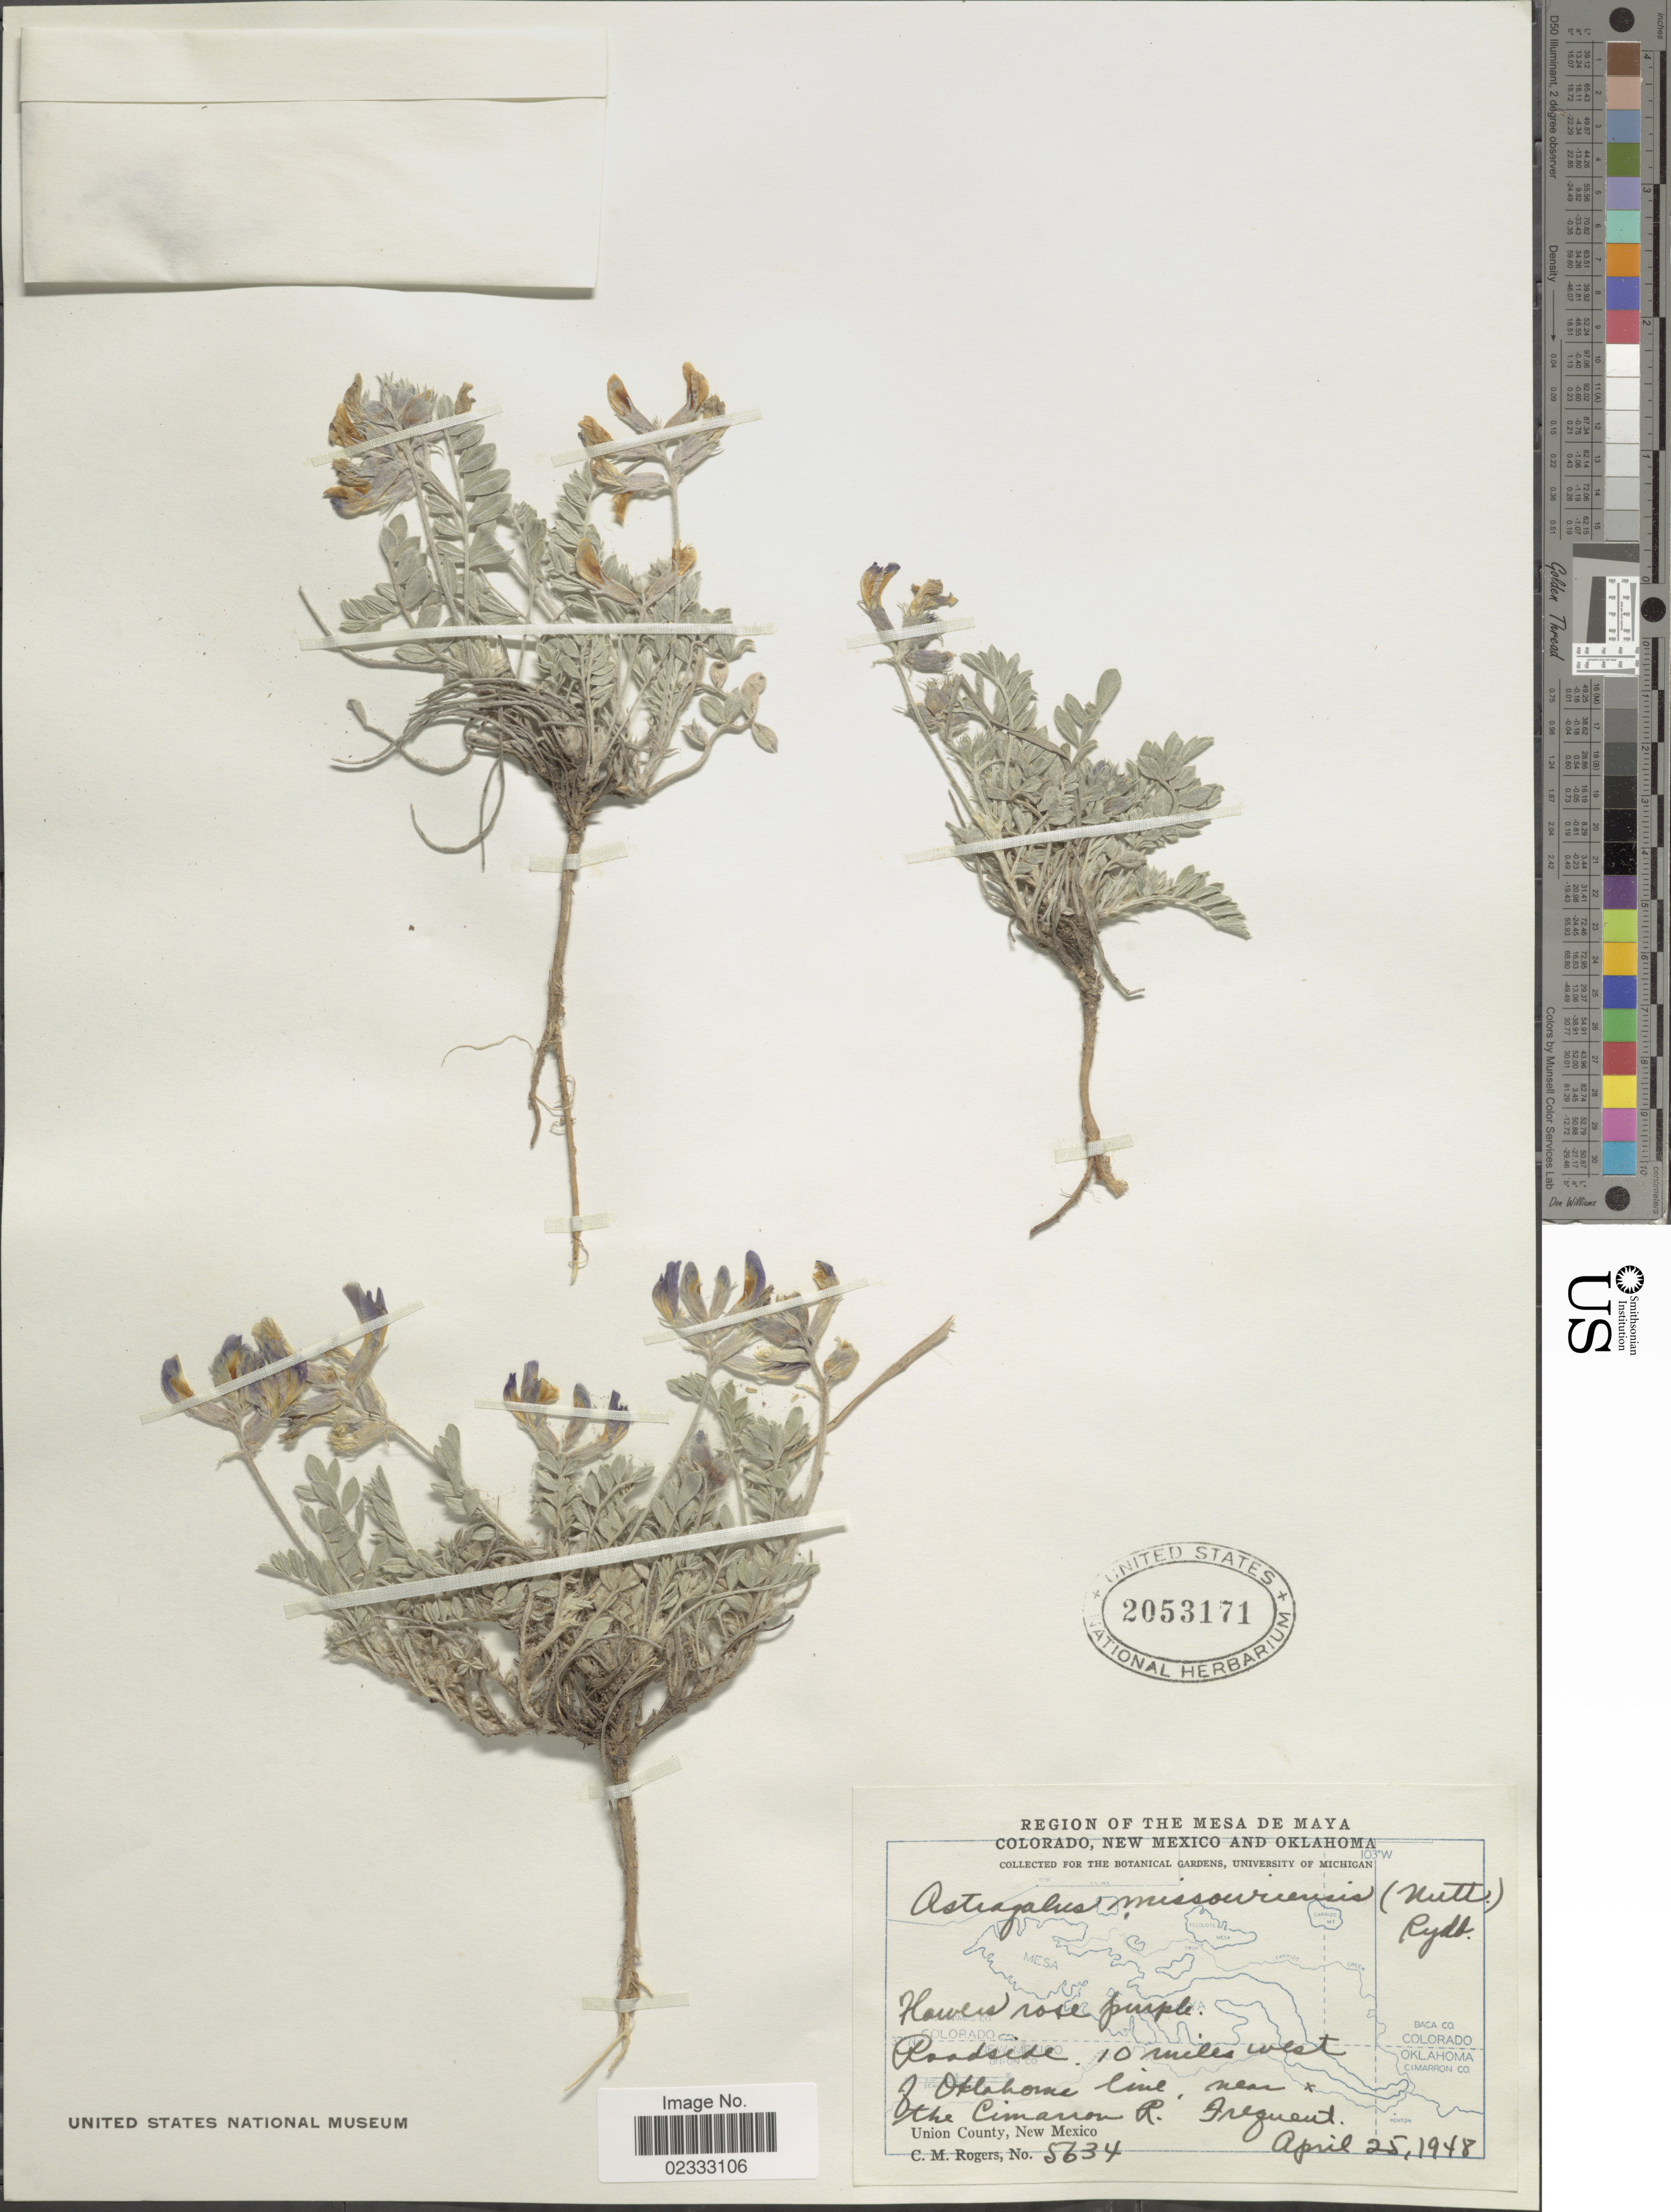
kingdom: Plantae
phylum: Tracheophyta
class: Magnoliopsida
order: Fabales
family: Fabaceae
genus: Astragalus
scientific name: Astragalus missouriensis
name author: Nutt.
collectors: C. M. Rogers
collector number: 5634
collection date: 1948-04-25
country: United States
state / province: New Mexico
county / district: Union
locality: Roadside, 10 miles west of Oklahoma line, near the Cimarron R. Union County, New Mexico.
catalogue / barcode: US 2053171